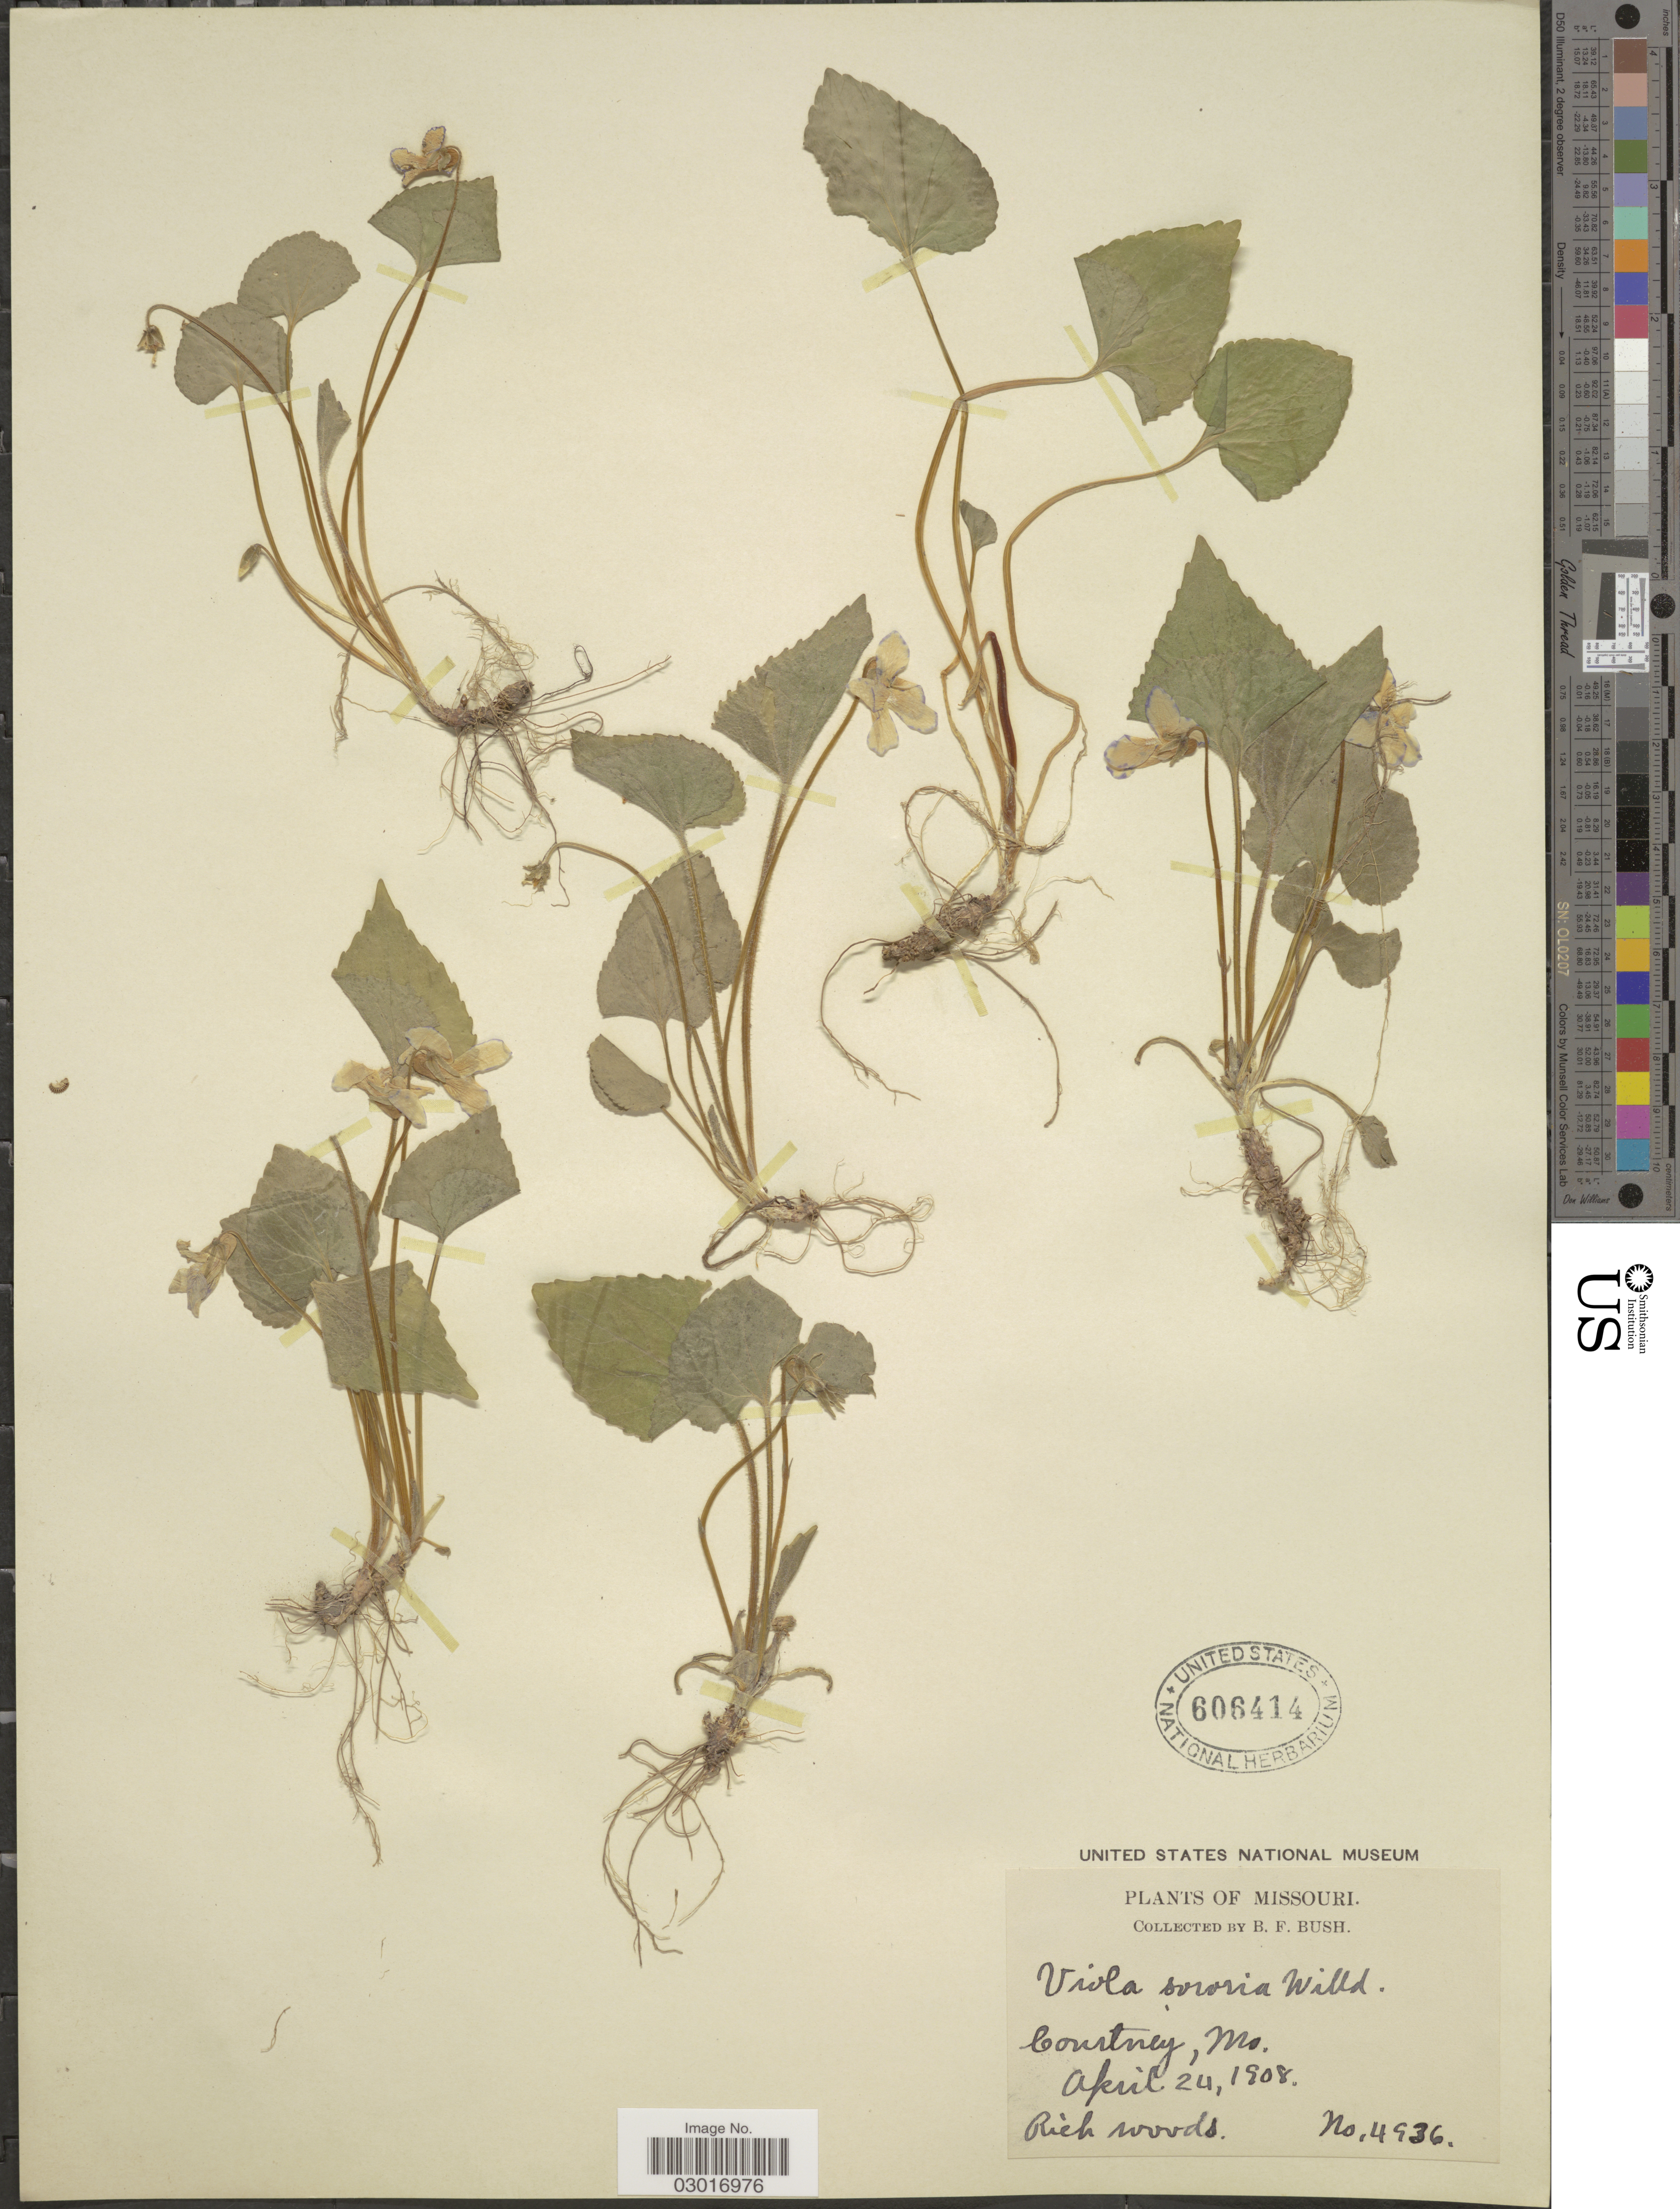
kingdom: Plantae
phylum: Tracheophyta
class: Magnoliopsida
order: Malpighiales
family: Violaceae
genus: Viola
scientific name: Viola sororia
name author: Willd.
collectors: B. F. Bush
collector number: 4936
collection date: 1908-04-24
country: United States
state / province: Missouri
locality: Courtney.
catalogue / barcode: US 606414